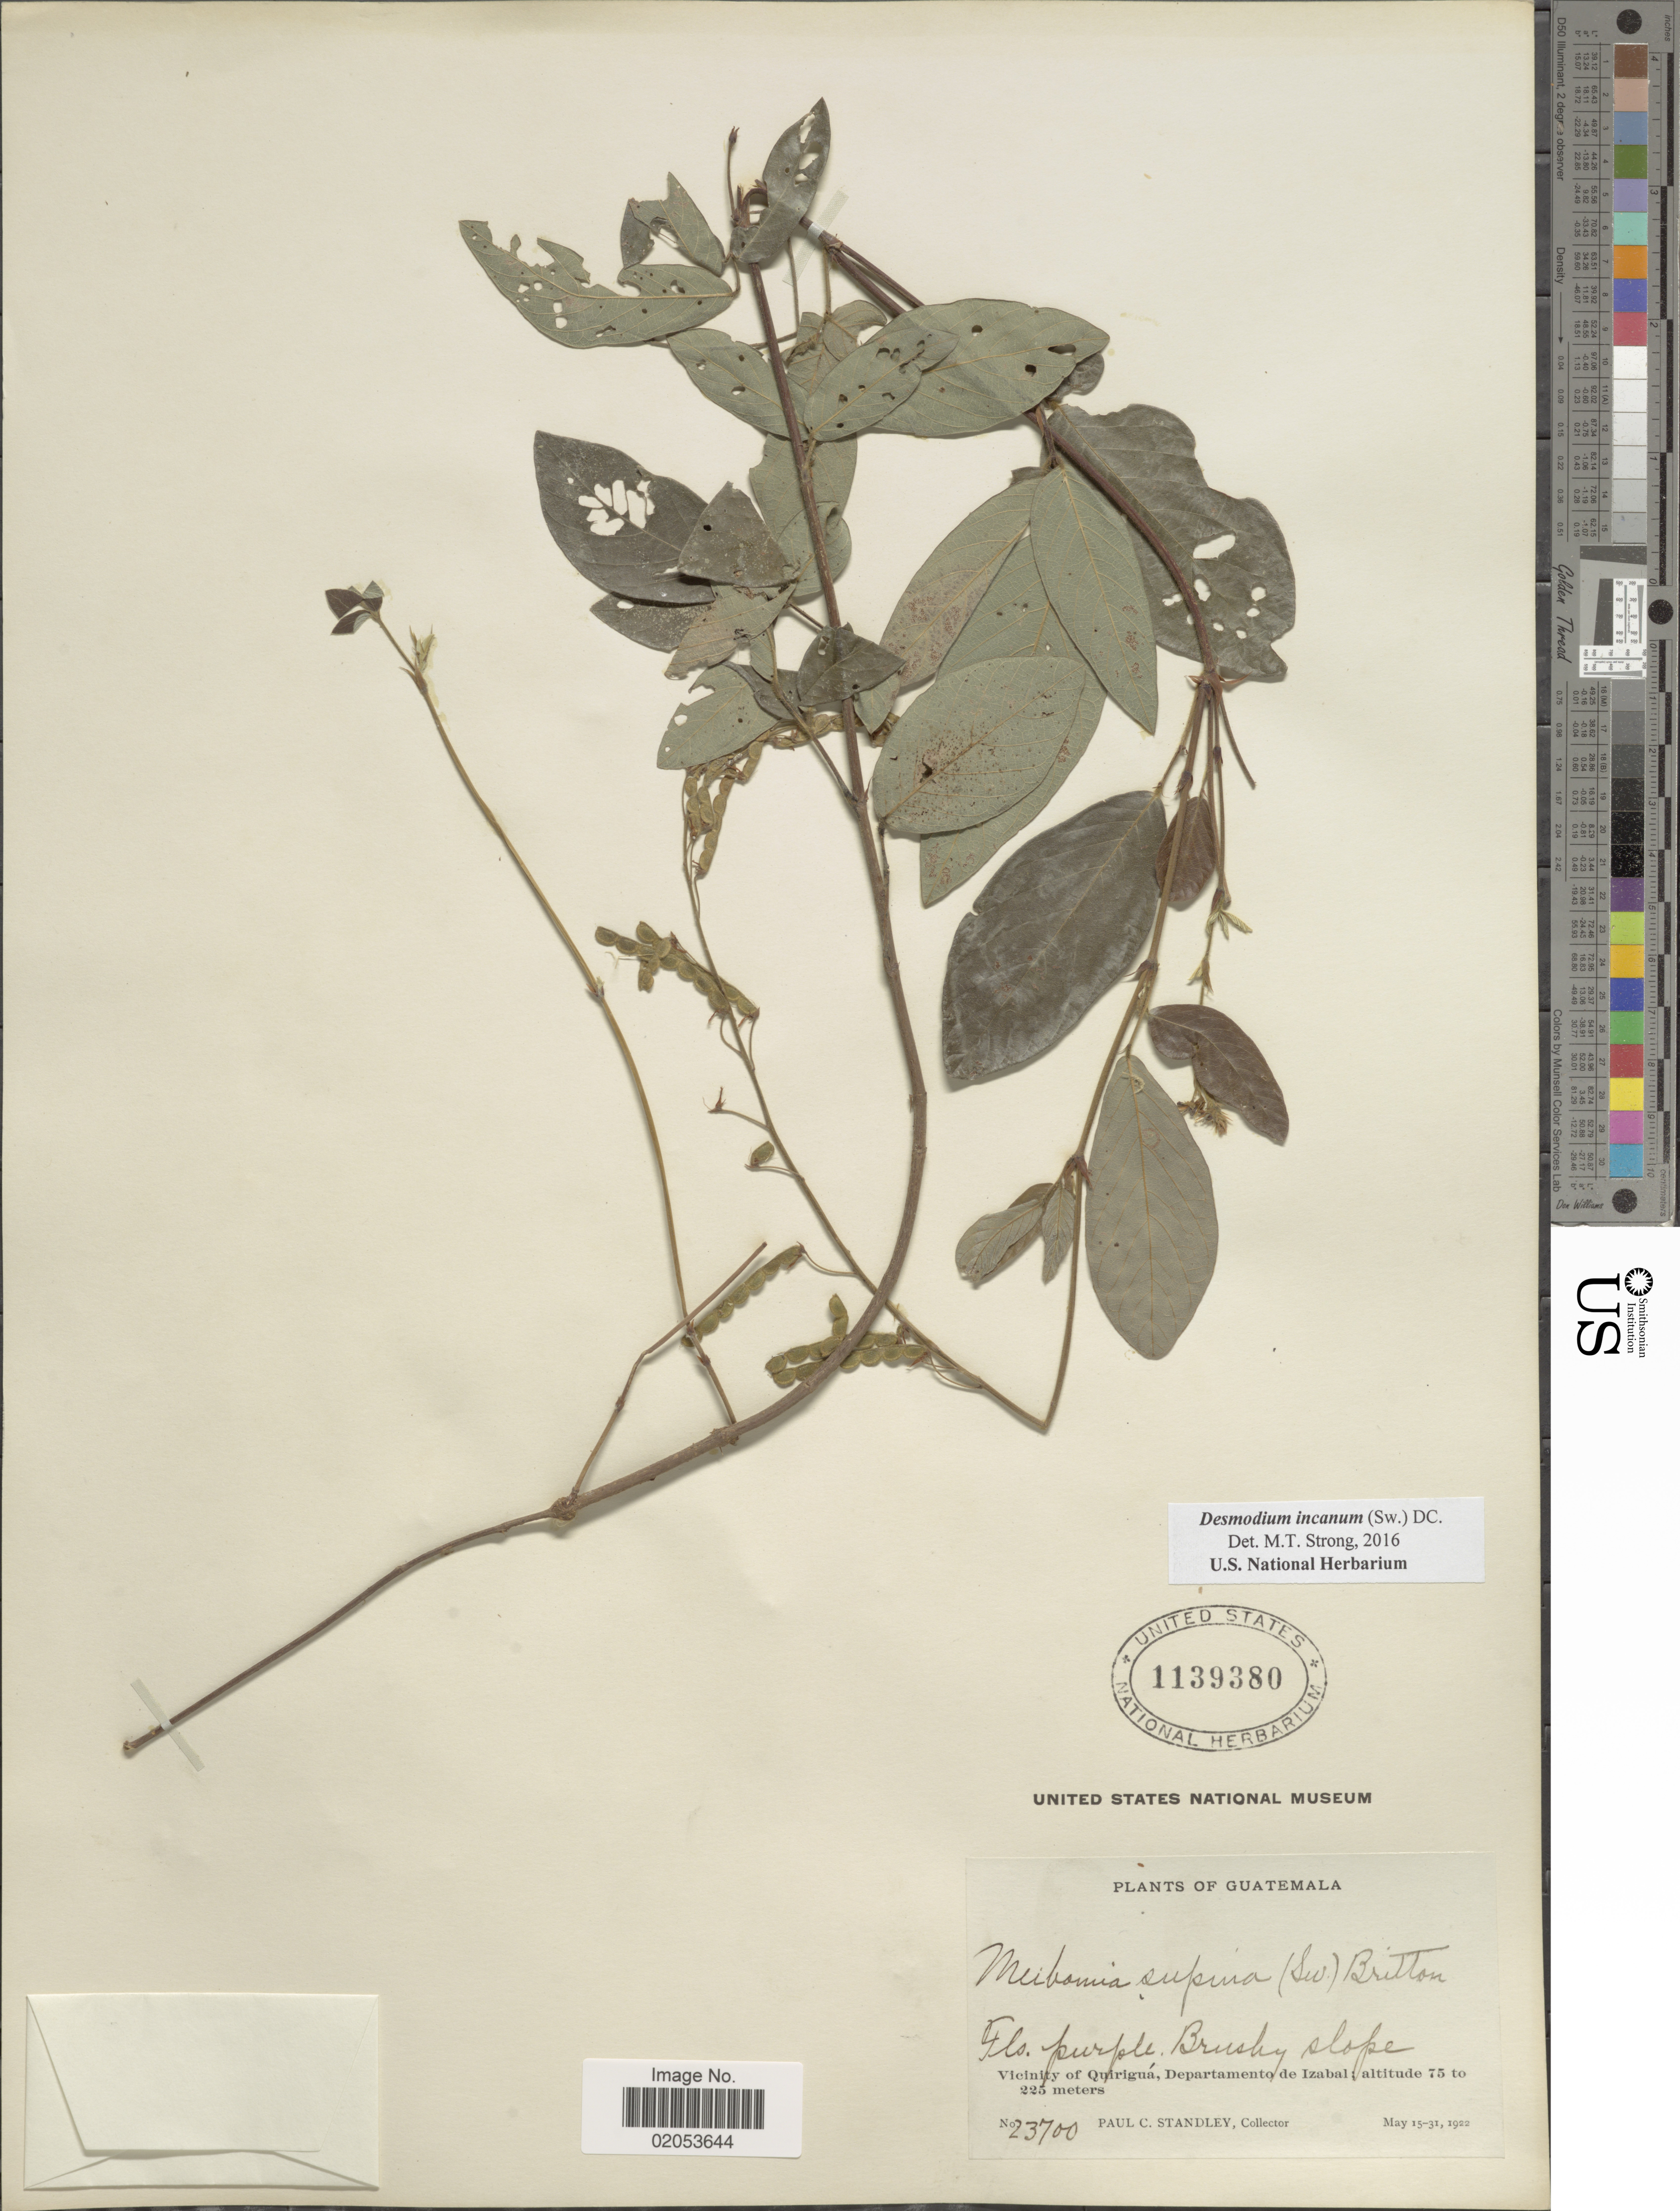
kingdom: Plantae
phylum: Tracheophyta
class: Magnoliopsida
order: Fabales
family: Fabaceae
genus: Desmodium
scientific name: Desmodium incanum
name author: (Sw.) DC.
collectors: P. C. Standley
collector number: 23700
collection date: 1922-05-15/1922-05-31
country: Guatemala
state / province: Izabal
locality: Brushy slope, vicinity of Quirigua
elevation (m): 75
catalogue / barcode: US 1139380